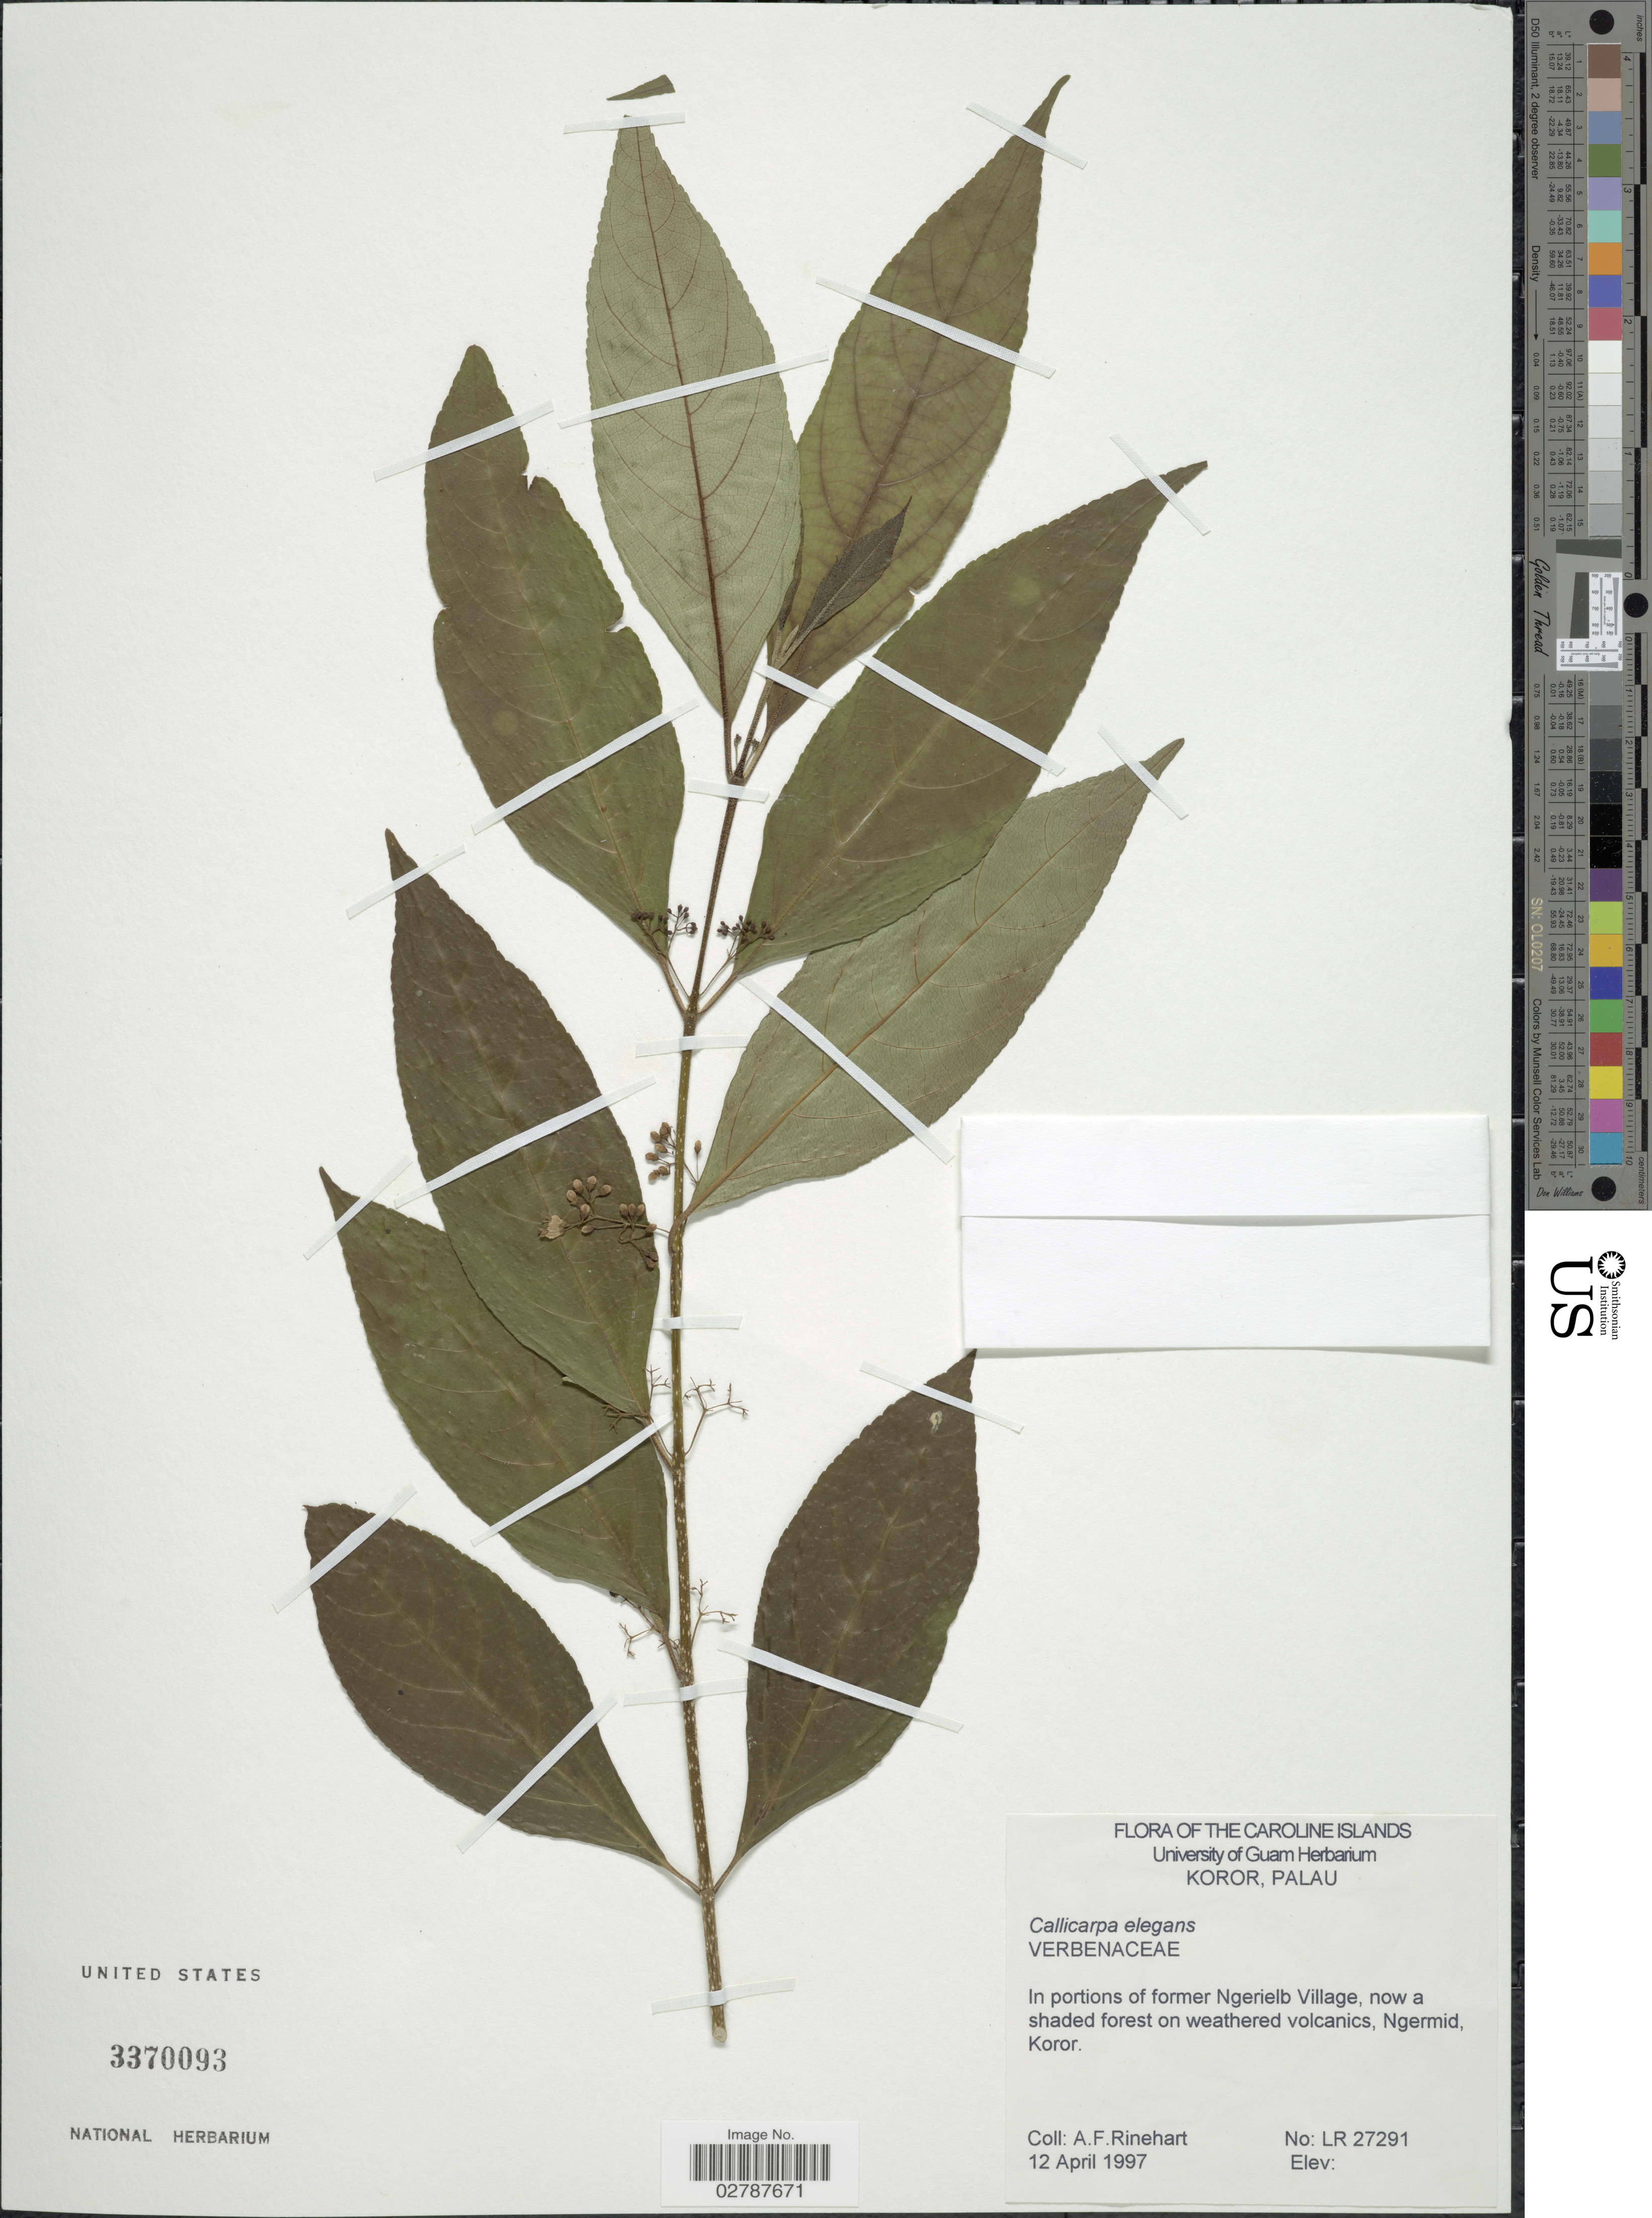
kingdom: Plantae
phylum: Tracheophyta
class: Magnoliopsida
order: Lamiales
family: Lamiaceae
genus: Callicarpa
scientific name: Callicarpa elegans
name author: Hayek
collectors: A. Rinehart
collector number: LR27291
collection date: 1997-04-12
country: Palau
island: Oreor [Koror]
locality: Koror, Palau. In portions of former Ngerielb Village, now a shaded forest on weathered volcanics, Ngermid, Koror.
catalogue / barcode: US 3370093